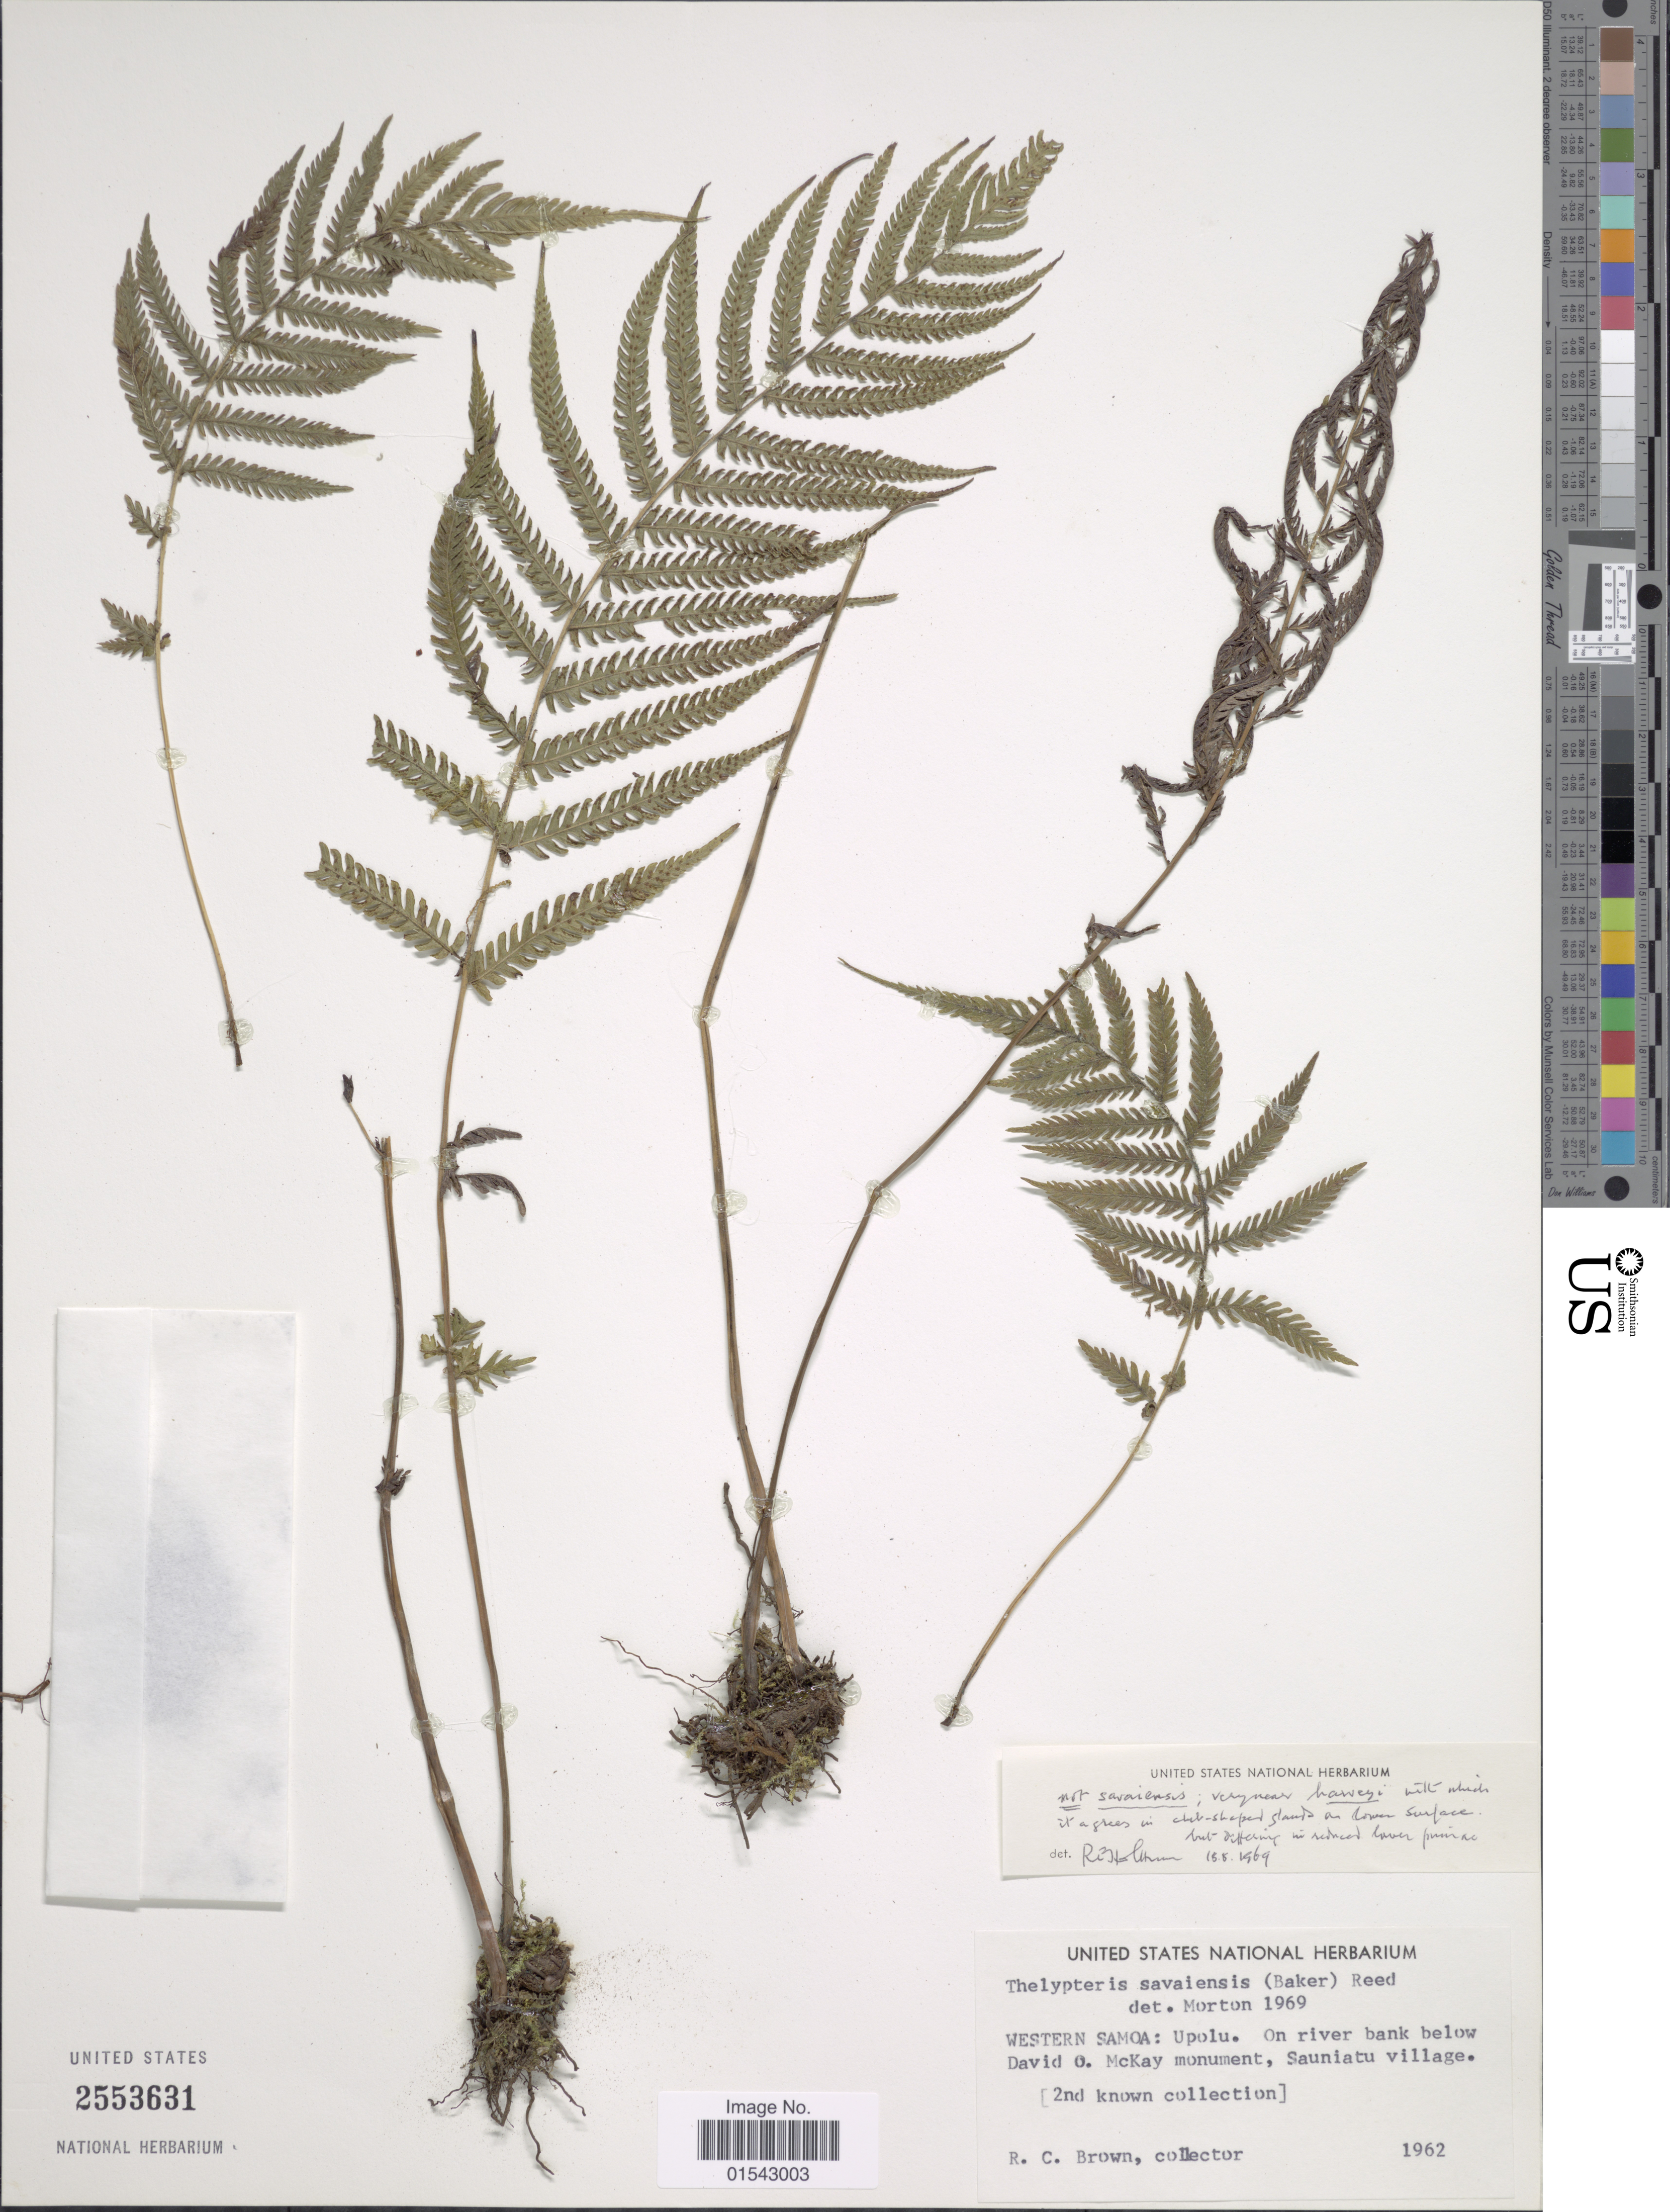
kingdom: Plantae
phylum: Tracheophyta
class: Polypodiopsida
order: Polypodiales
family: Thelypteridaceae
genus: Cyclosorus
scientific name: Cyclosorus sp.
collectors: R. C. Brown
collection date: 1962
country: Samoa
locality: Western Samoa: Upolu, on river ban below David O. McKay monument, Sauniatu village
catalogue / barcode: US 2553631